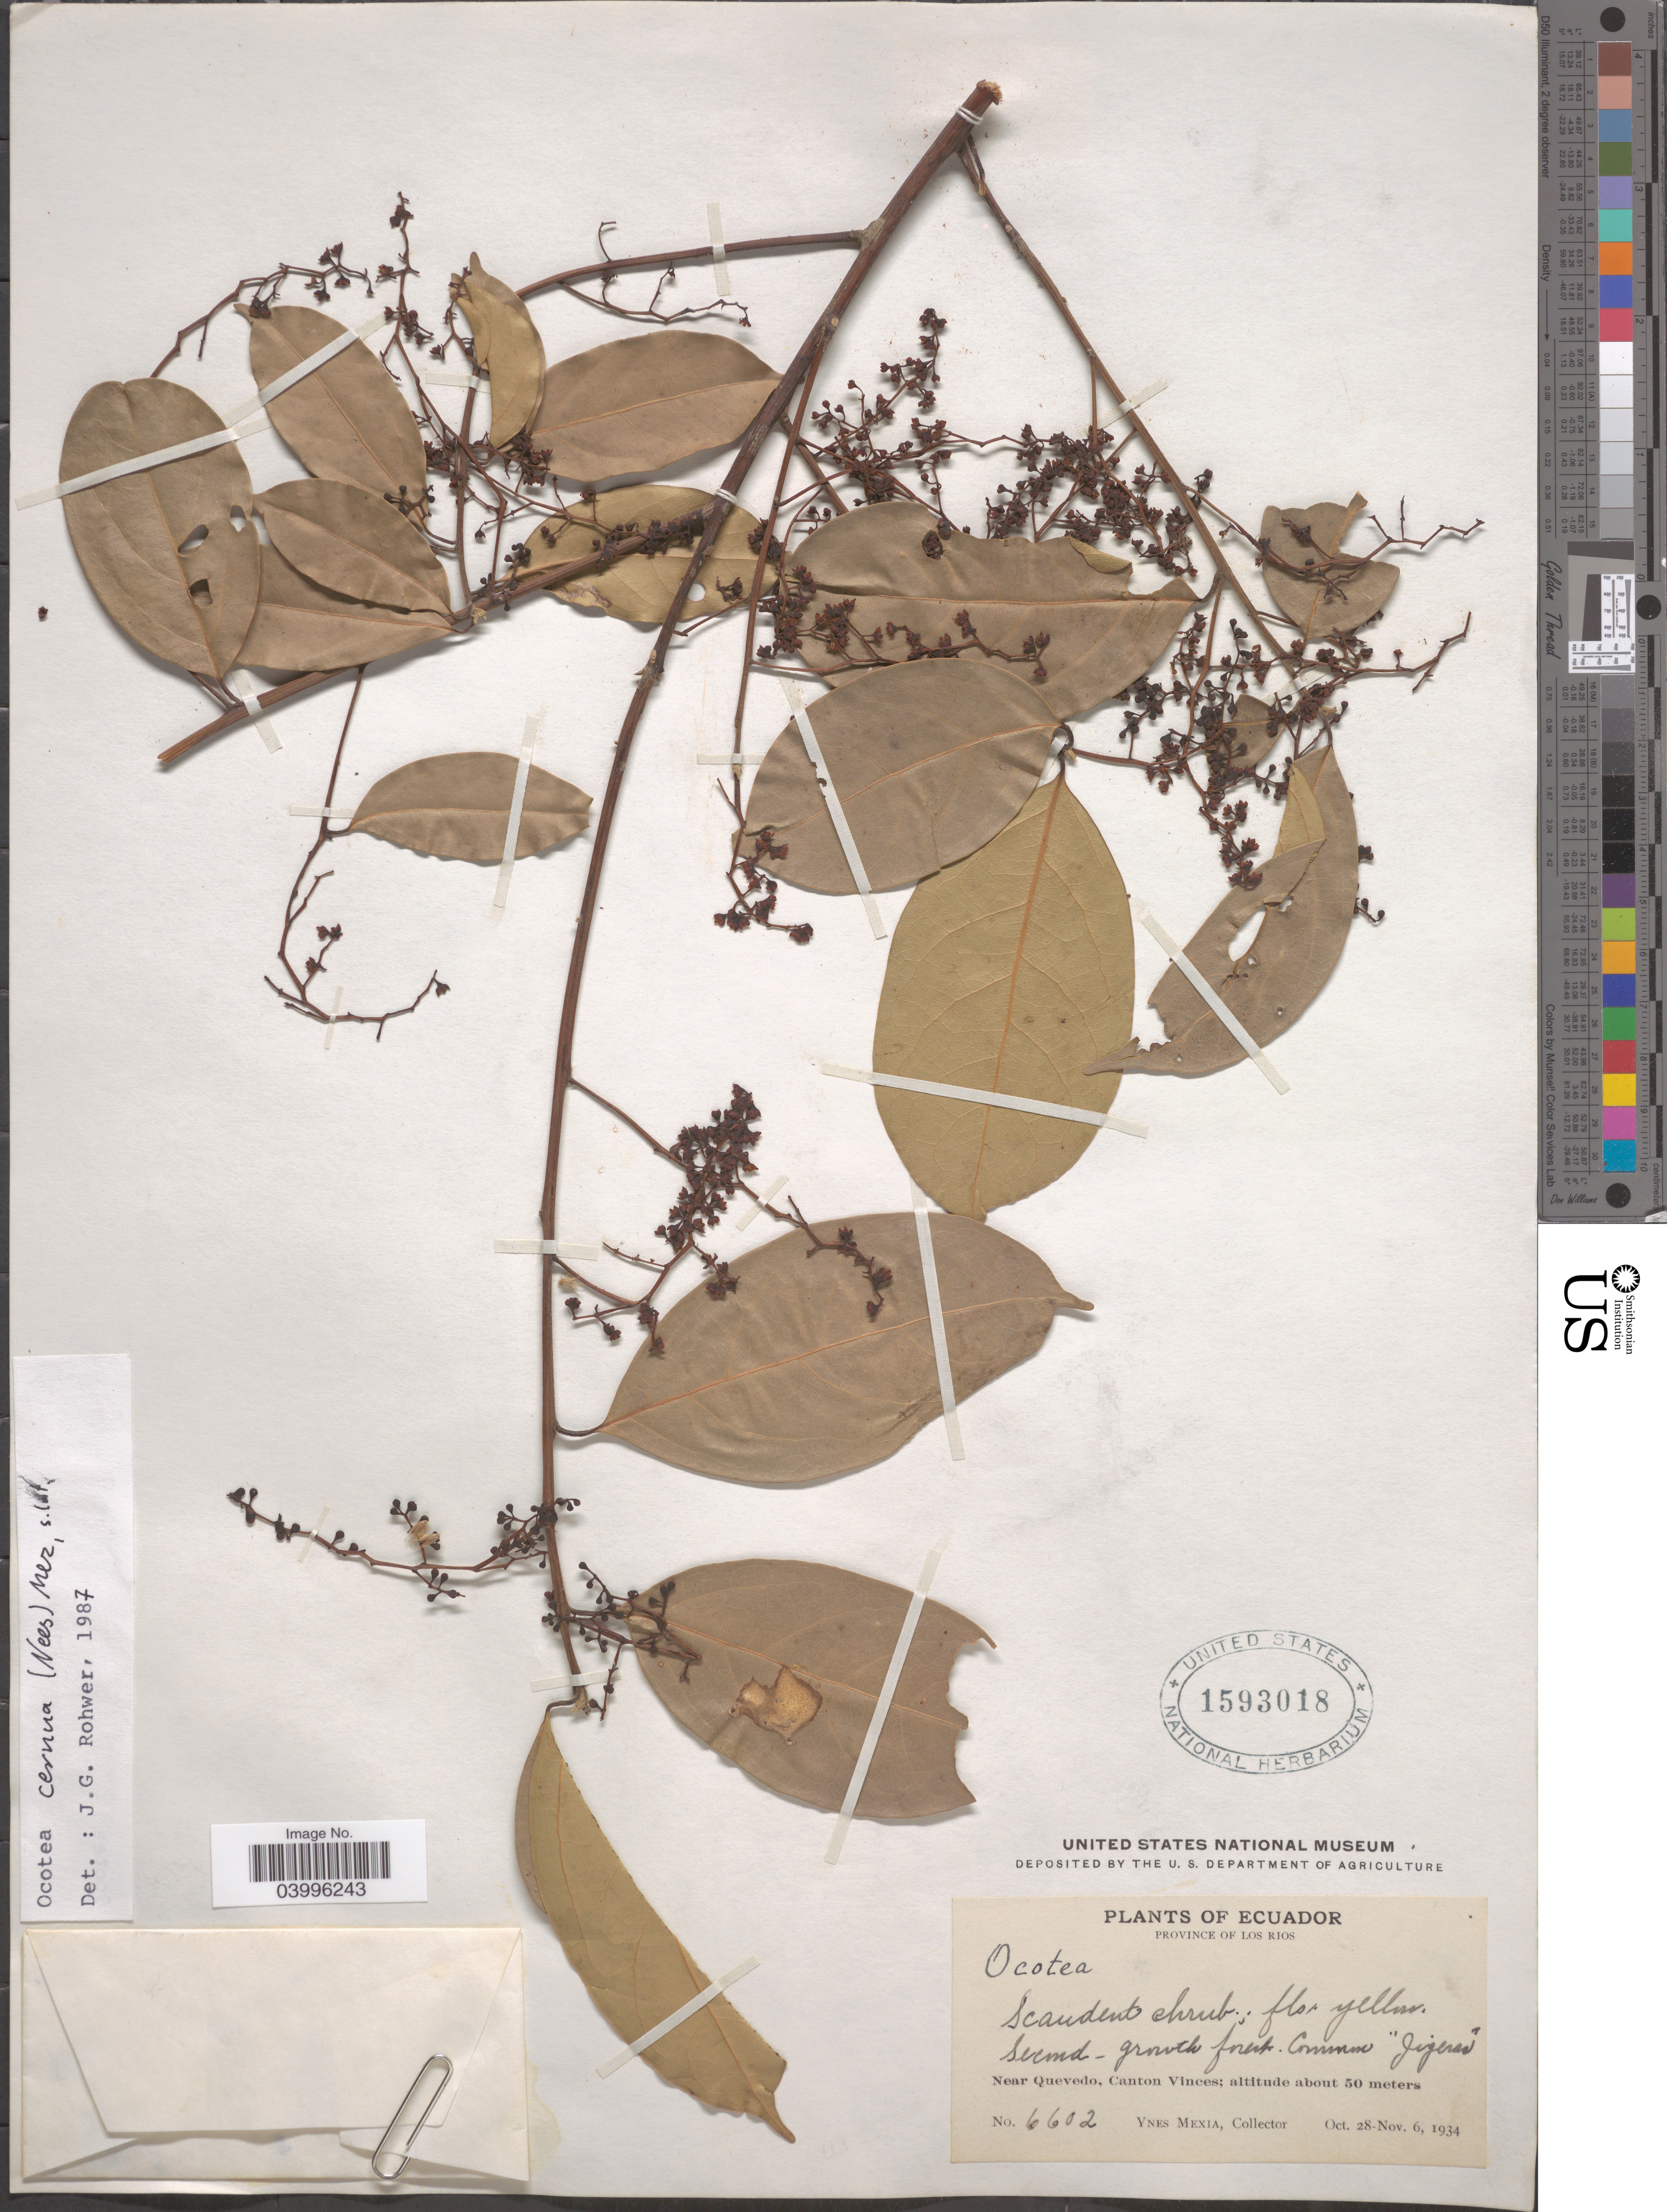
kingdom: Plantae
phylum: Tracheophyta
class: Magnoliopsida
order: Laurales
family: Lauraceae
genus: Ocotea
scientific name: Ocotea cernua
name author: (Nees) Mez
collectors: Y. Mexia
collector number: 6602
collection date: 1934-10-28/1934-11-06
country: Ecuador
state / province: Los Ríos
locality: Near Quevedo, Canton Vinces.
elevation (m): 50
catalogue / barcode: US 1593018